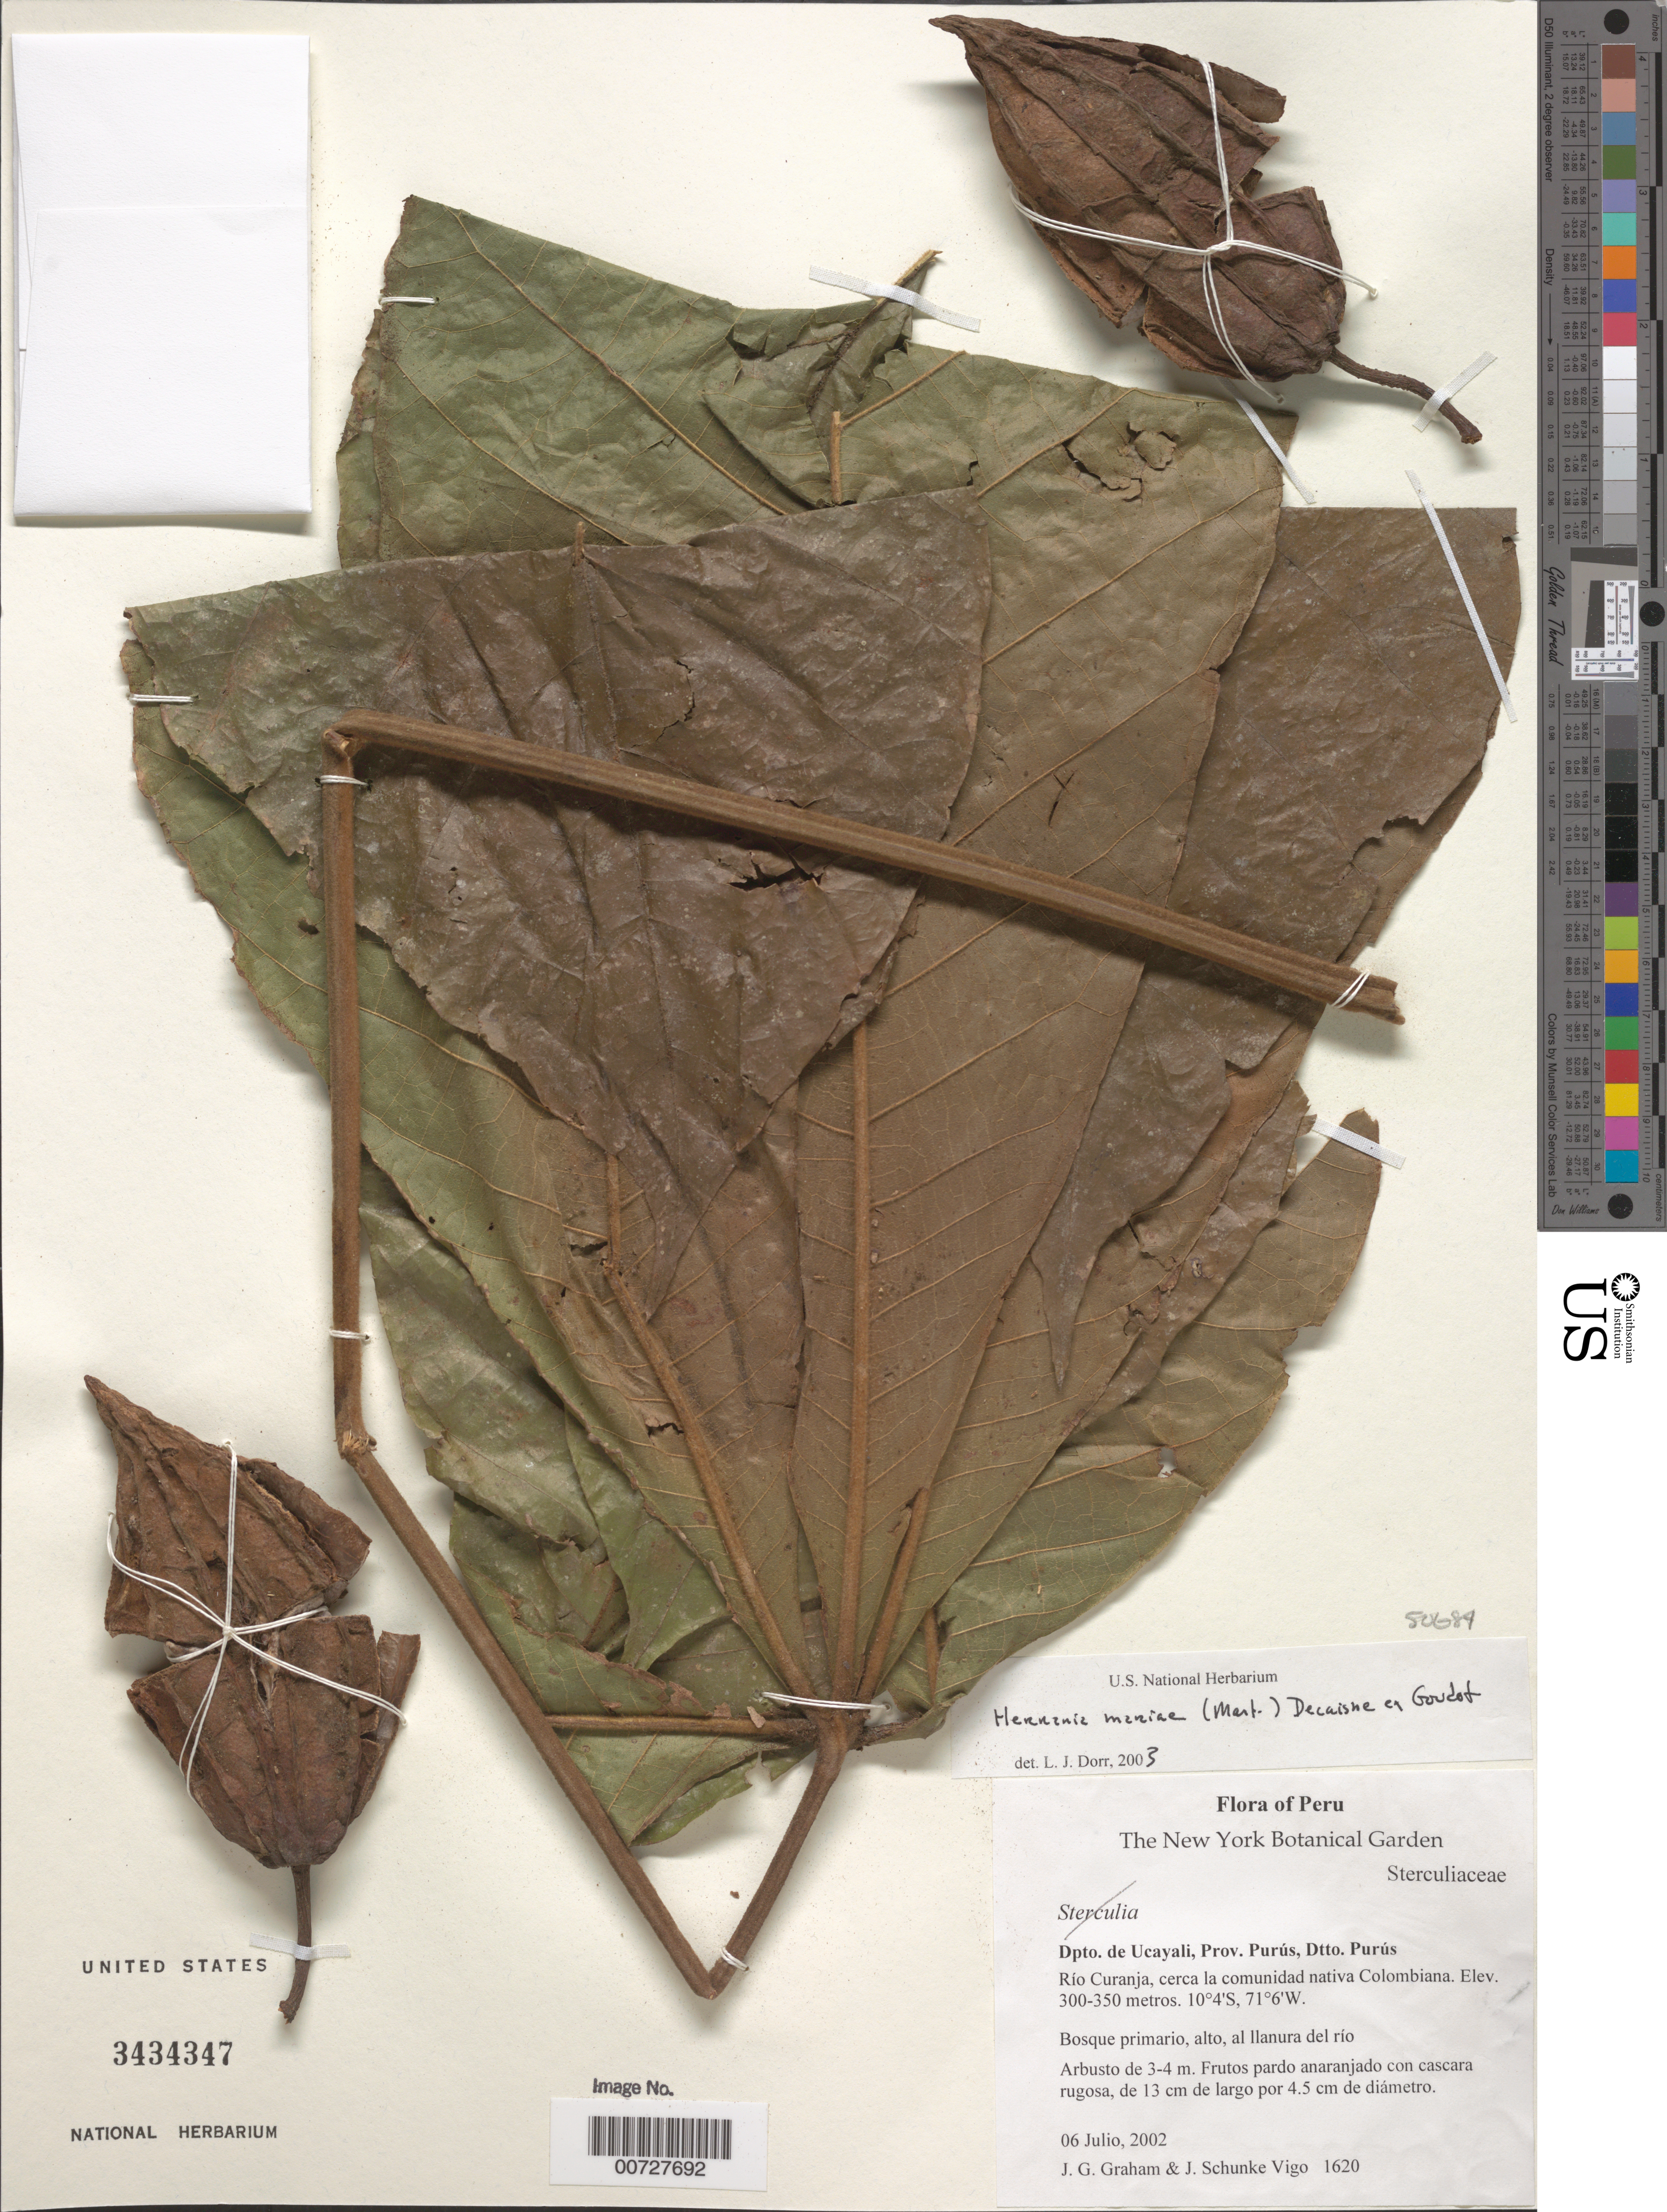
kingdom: Plantae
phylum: Tracheophyta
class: Magnoliopsida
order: Malvales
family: Malvaceae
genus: Herrania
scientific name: Herrania mariae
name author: (Mart.) Decne. ex Goudot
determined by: Dorr, L. J., (BOT), Smithsonian Institution - National Museum of Natural History (UNITED STATES)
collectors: J. Graham & J. Schunke Vigo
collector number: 1620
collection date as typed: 06 Jul 2002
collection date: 2002-07-06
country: Peru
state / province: Ucayali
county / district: Purús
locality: Dtto. Purú, Río Curanja, cerca la comunidad nativa Colombiana.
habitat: Bosque primario, alto, al llanura del río.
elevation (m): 300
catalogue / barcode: US 3434347